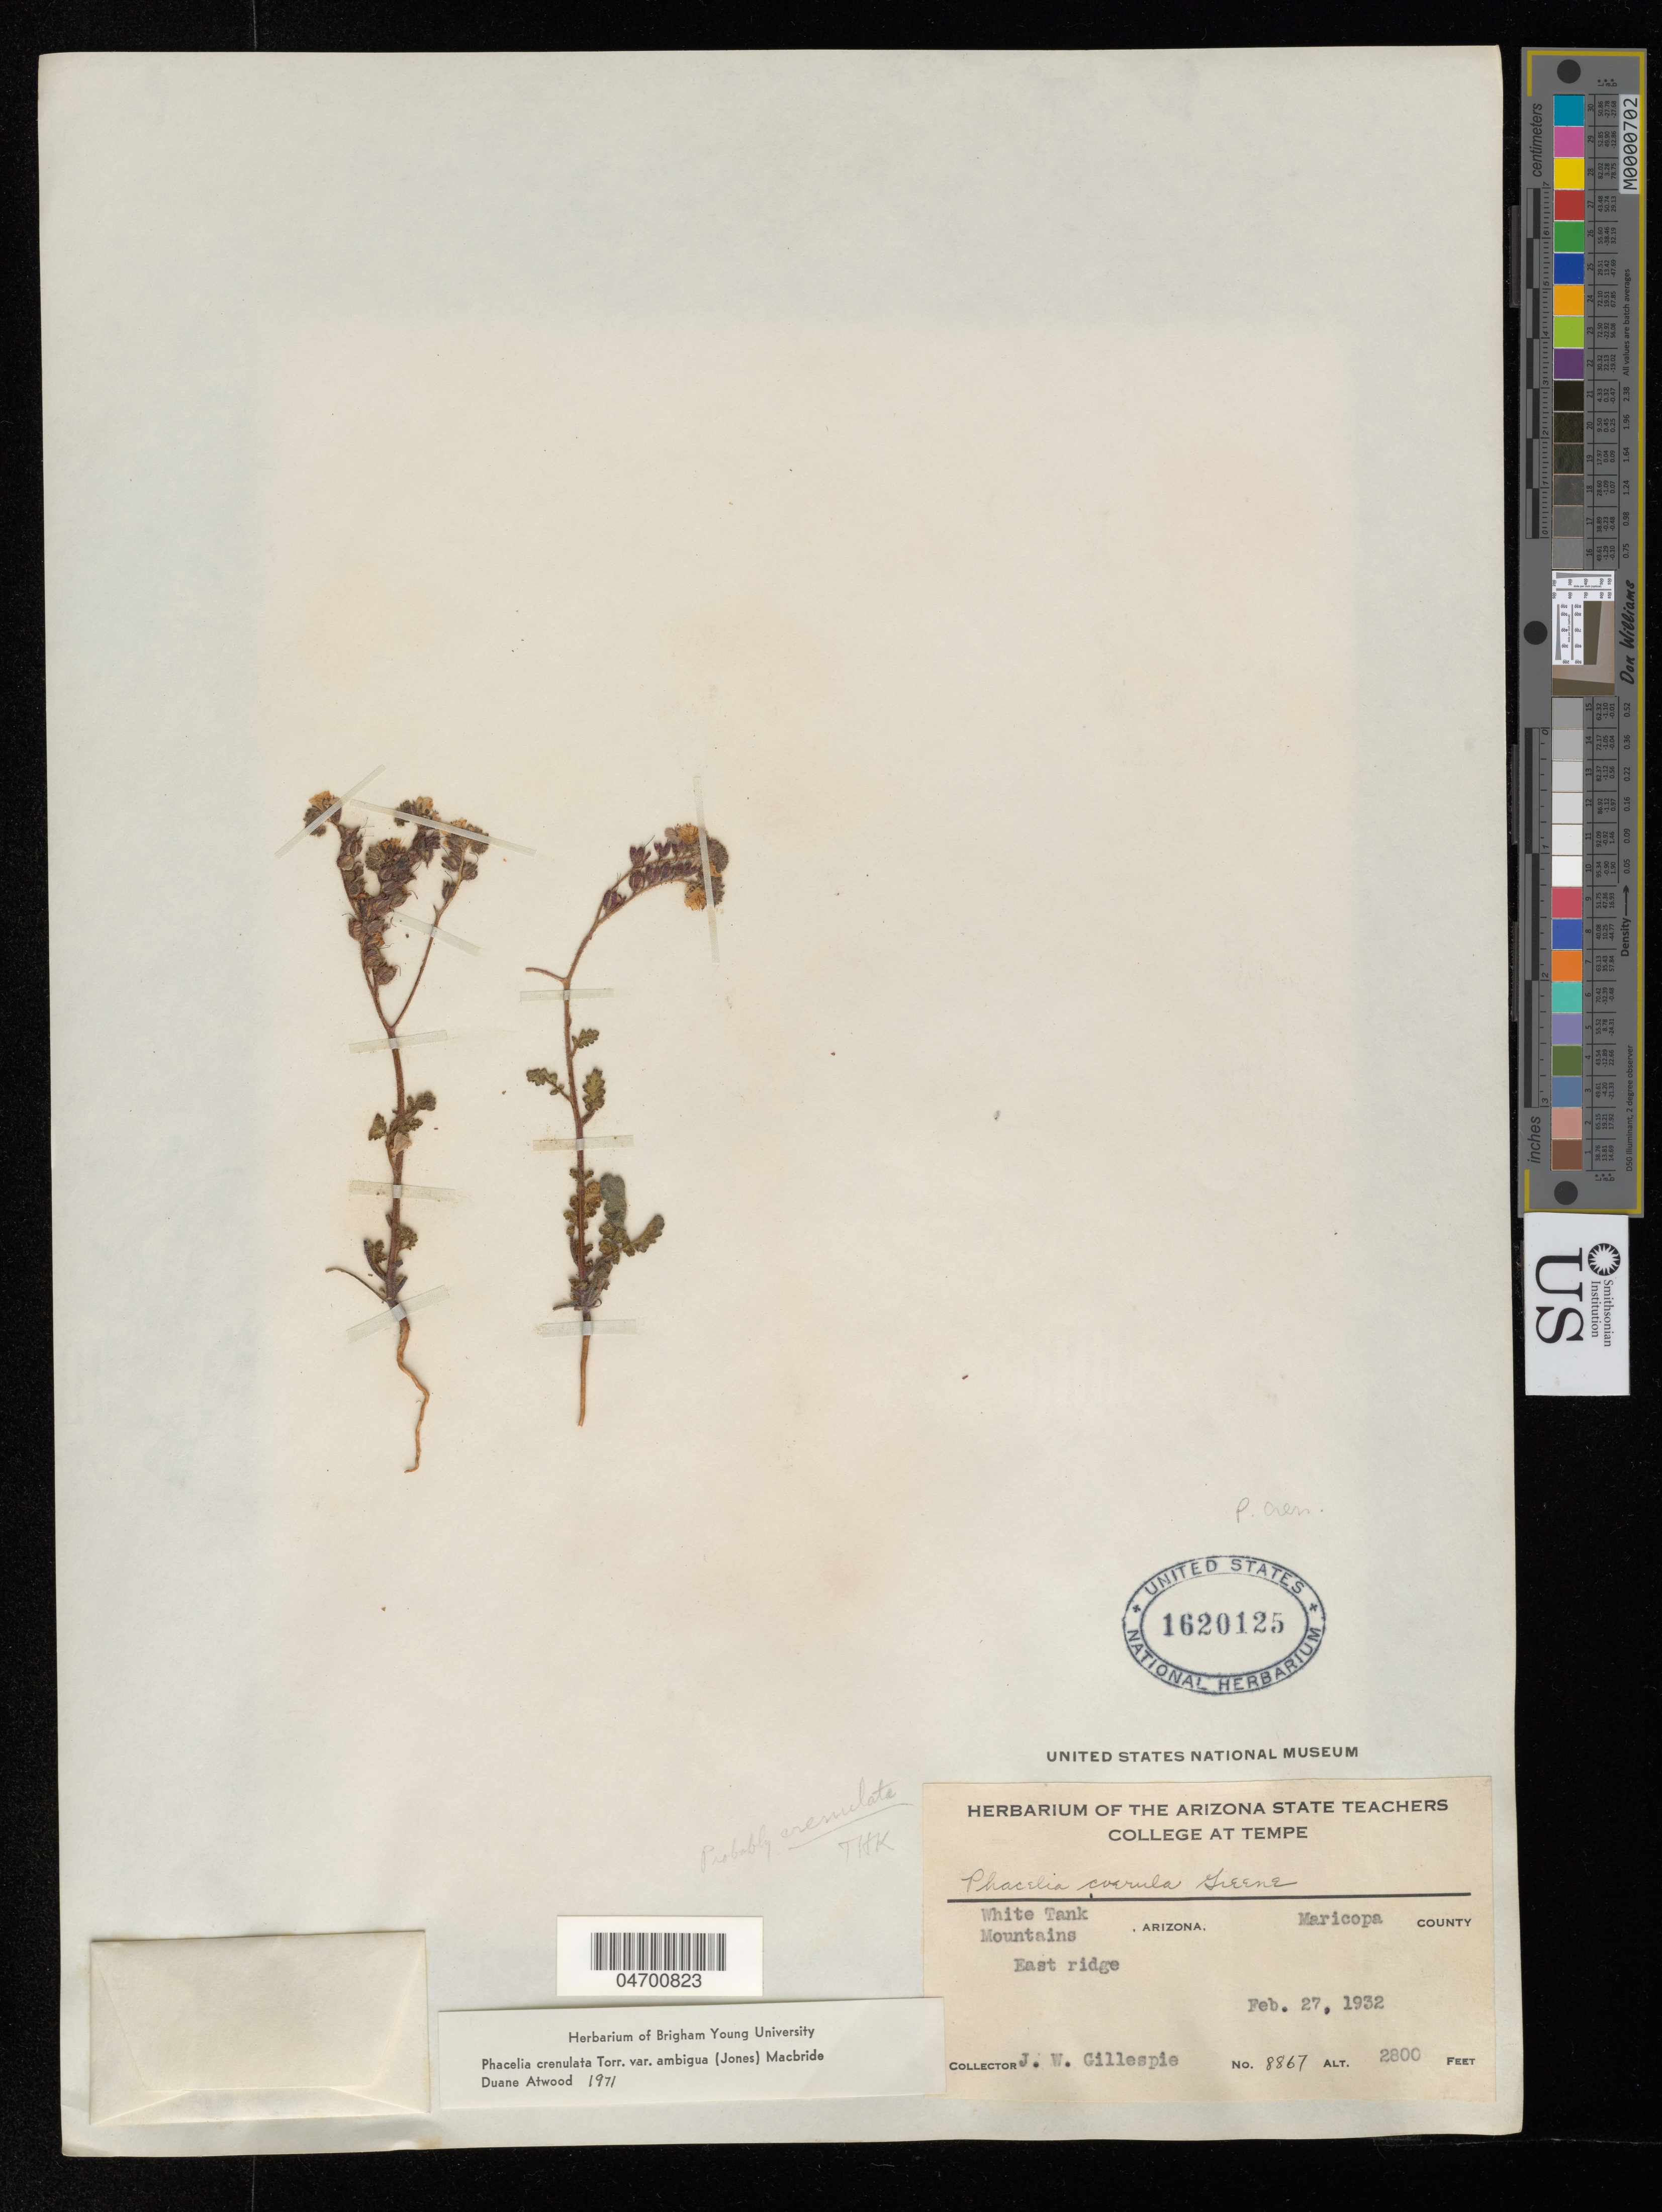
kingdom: Plantae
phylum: Tracheophyta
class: Magnoliopsida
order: Boraginales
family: Hydrophyllaceae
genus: Phacelia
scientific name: Phacelia coerulea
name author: Greene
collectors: J. W. Gillespie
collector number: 8867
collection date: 1932-02-27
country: United States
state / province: Arizona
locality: White Tank Mountains. East ridge. Mariposa county.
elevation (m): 853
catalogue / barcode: US 1620125